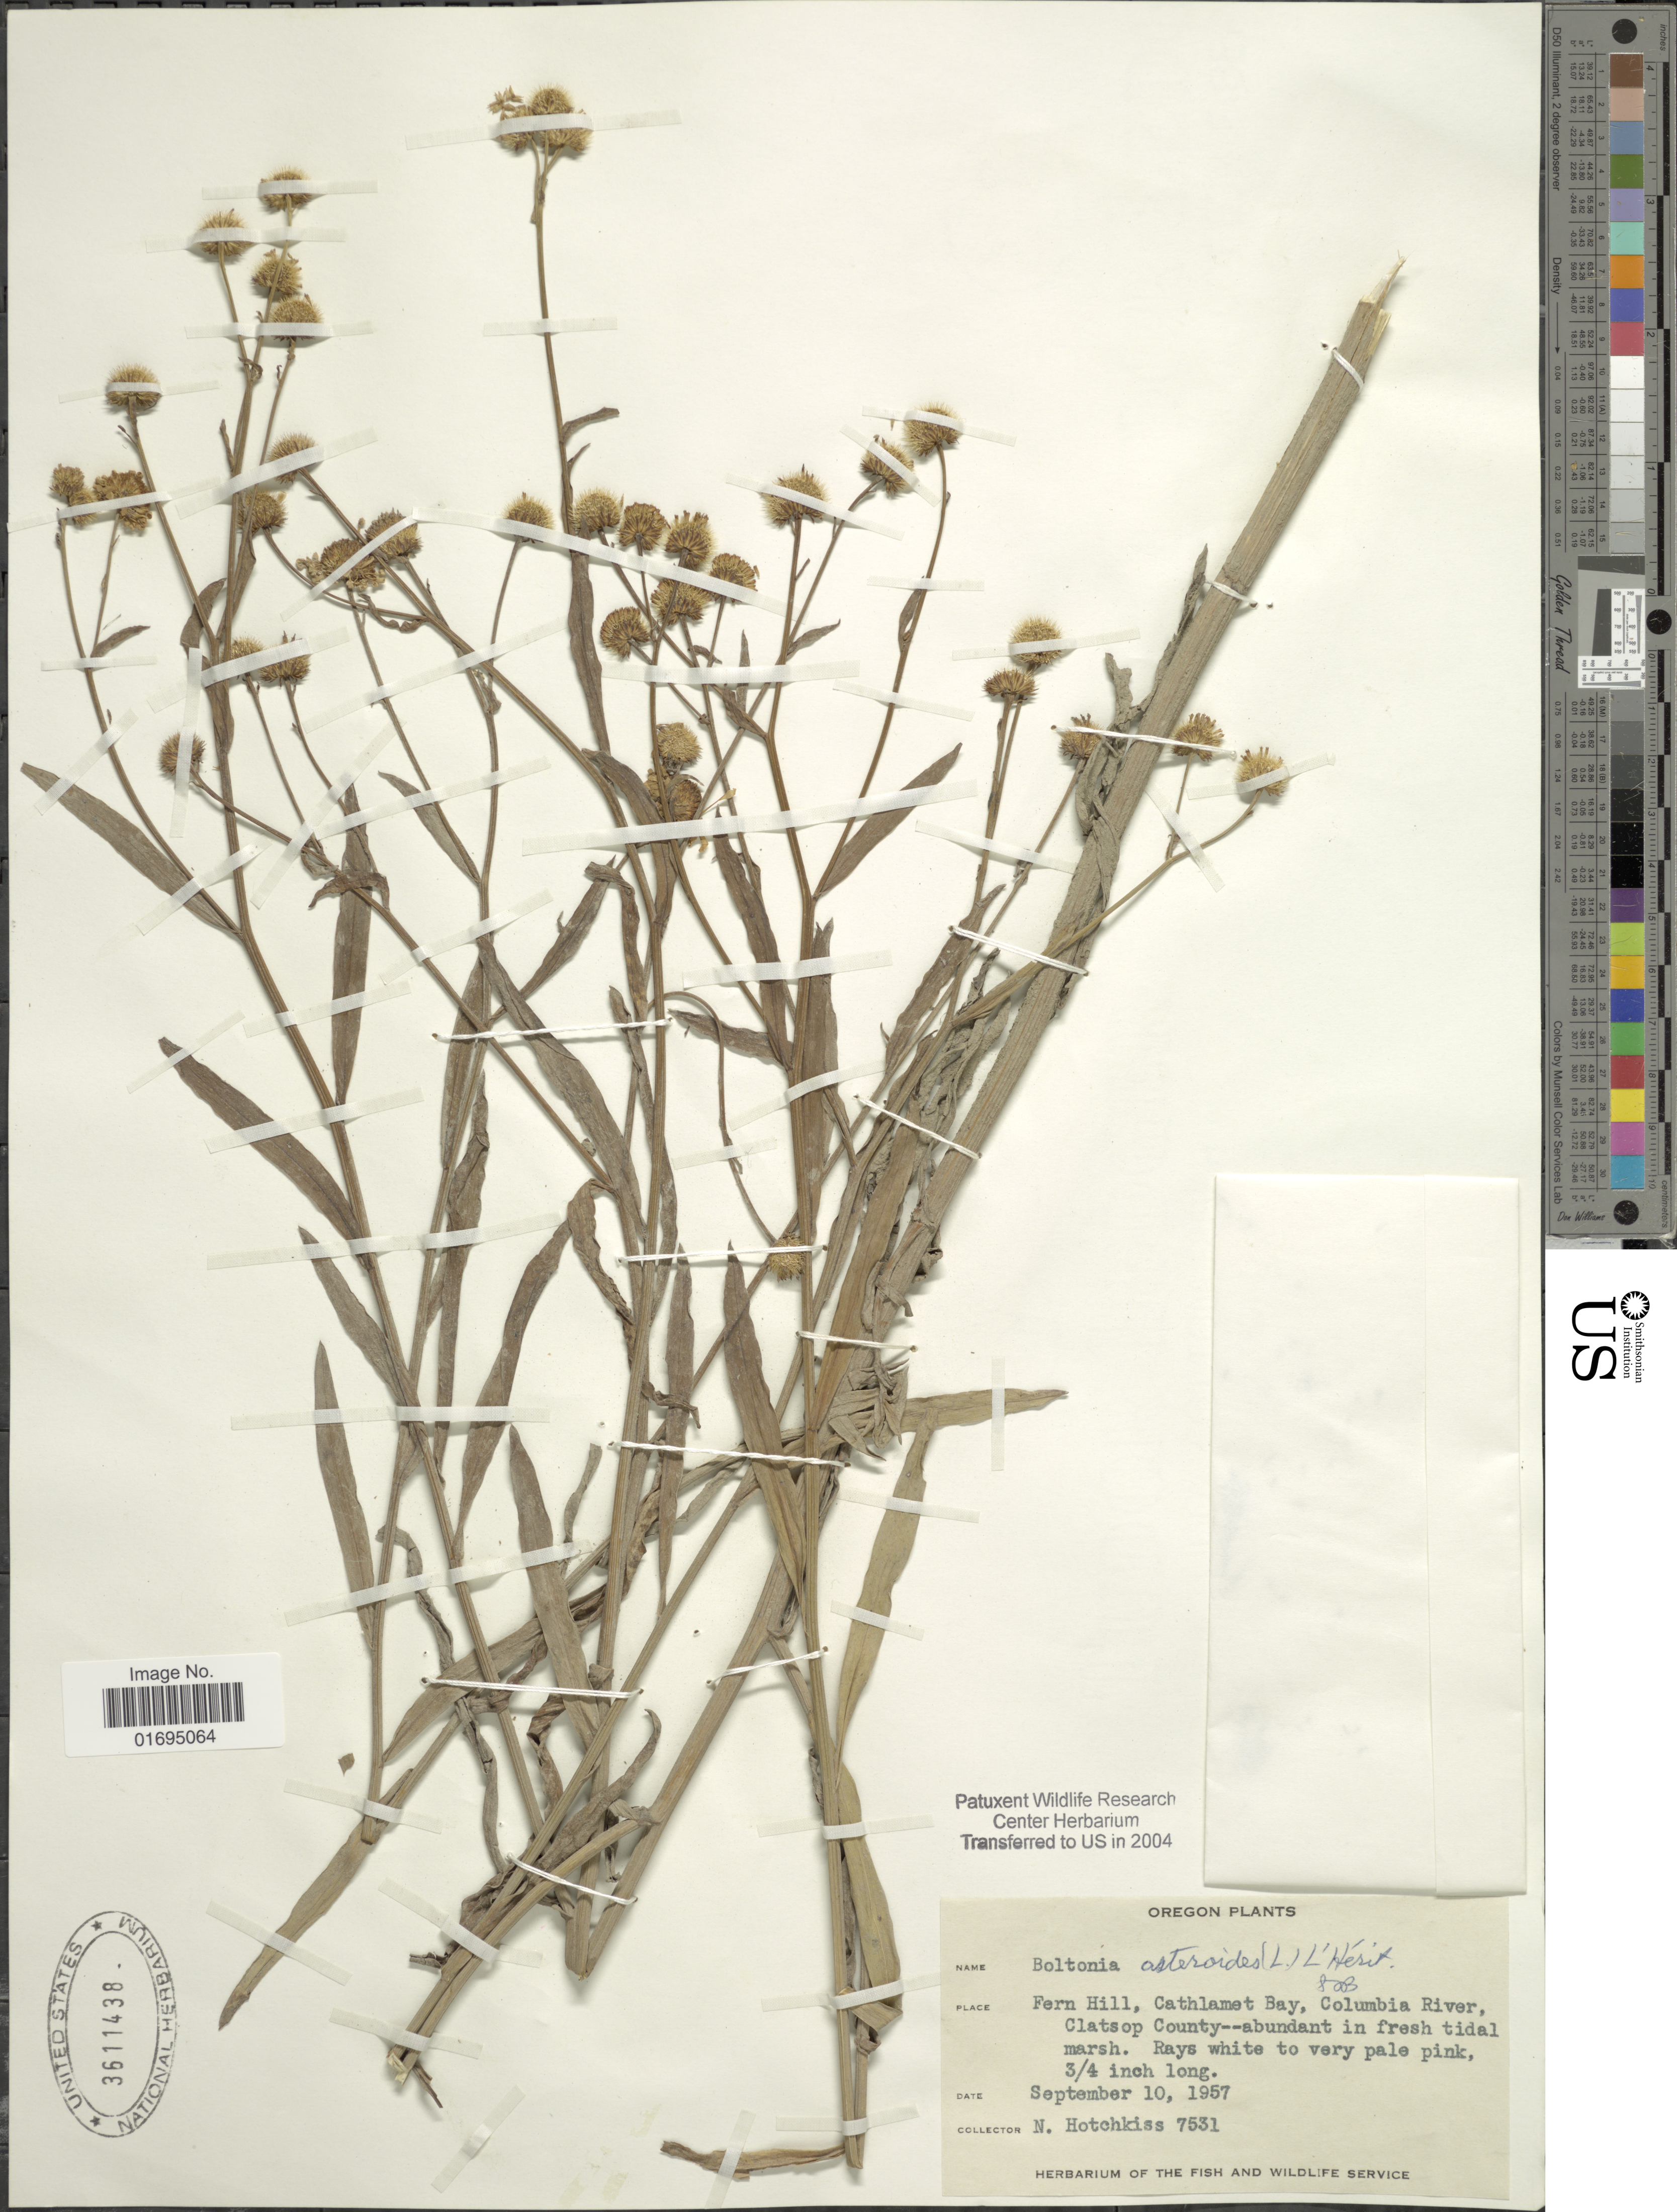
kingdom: Plantae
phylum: Tracheophyta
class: Magnoliopsida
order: Asterales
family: Asteraceae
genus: Boltonia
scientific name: Boltonia asteroides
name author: (L.) L'Hér.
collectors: N. Hotchkiss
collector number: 7531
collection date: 1957-09-10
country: United States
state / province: Oregon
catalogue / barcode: US 3611438